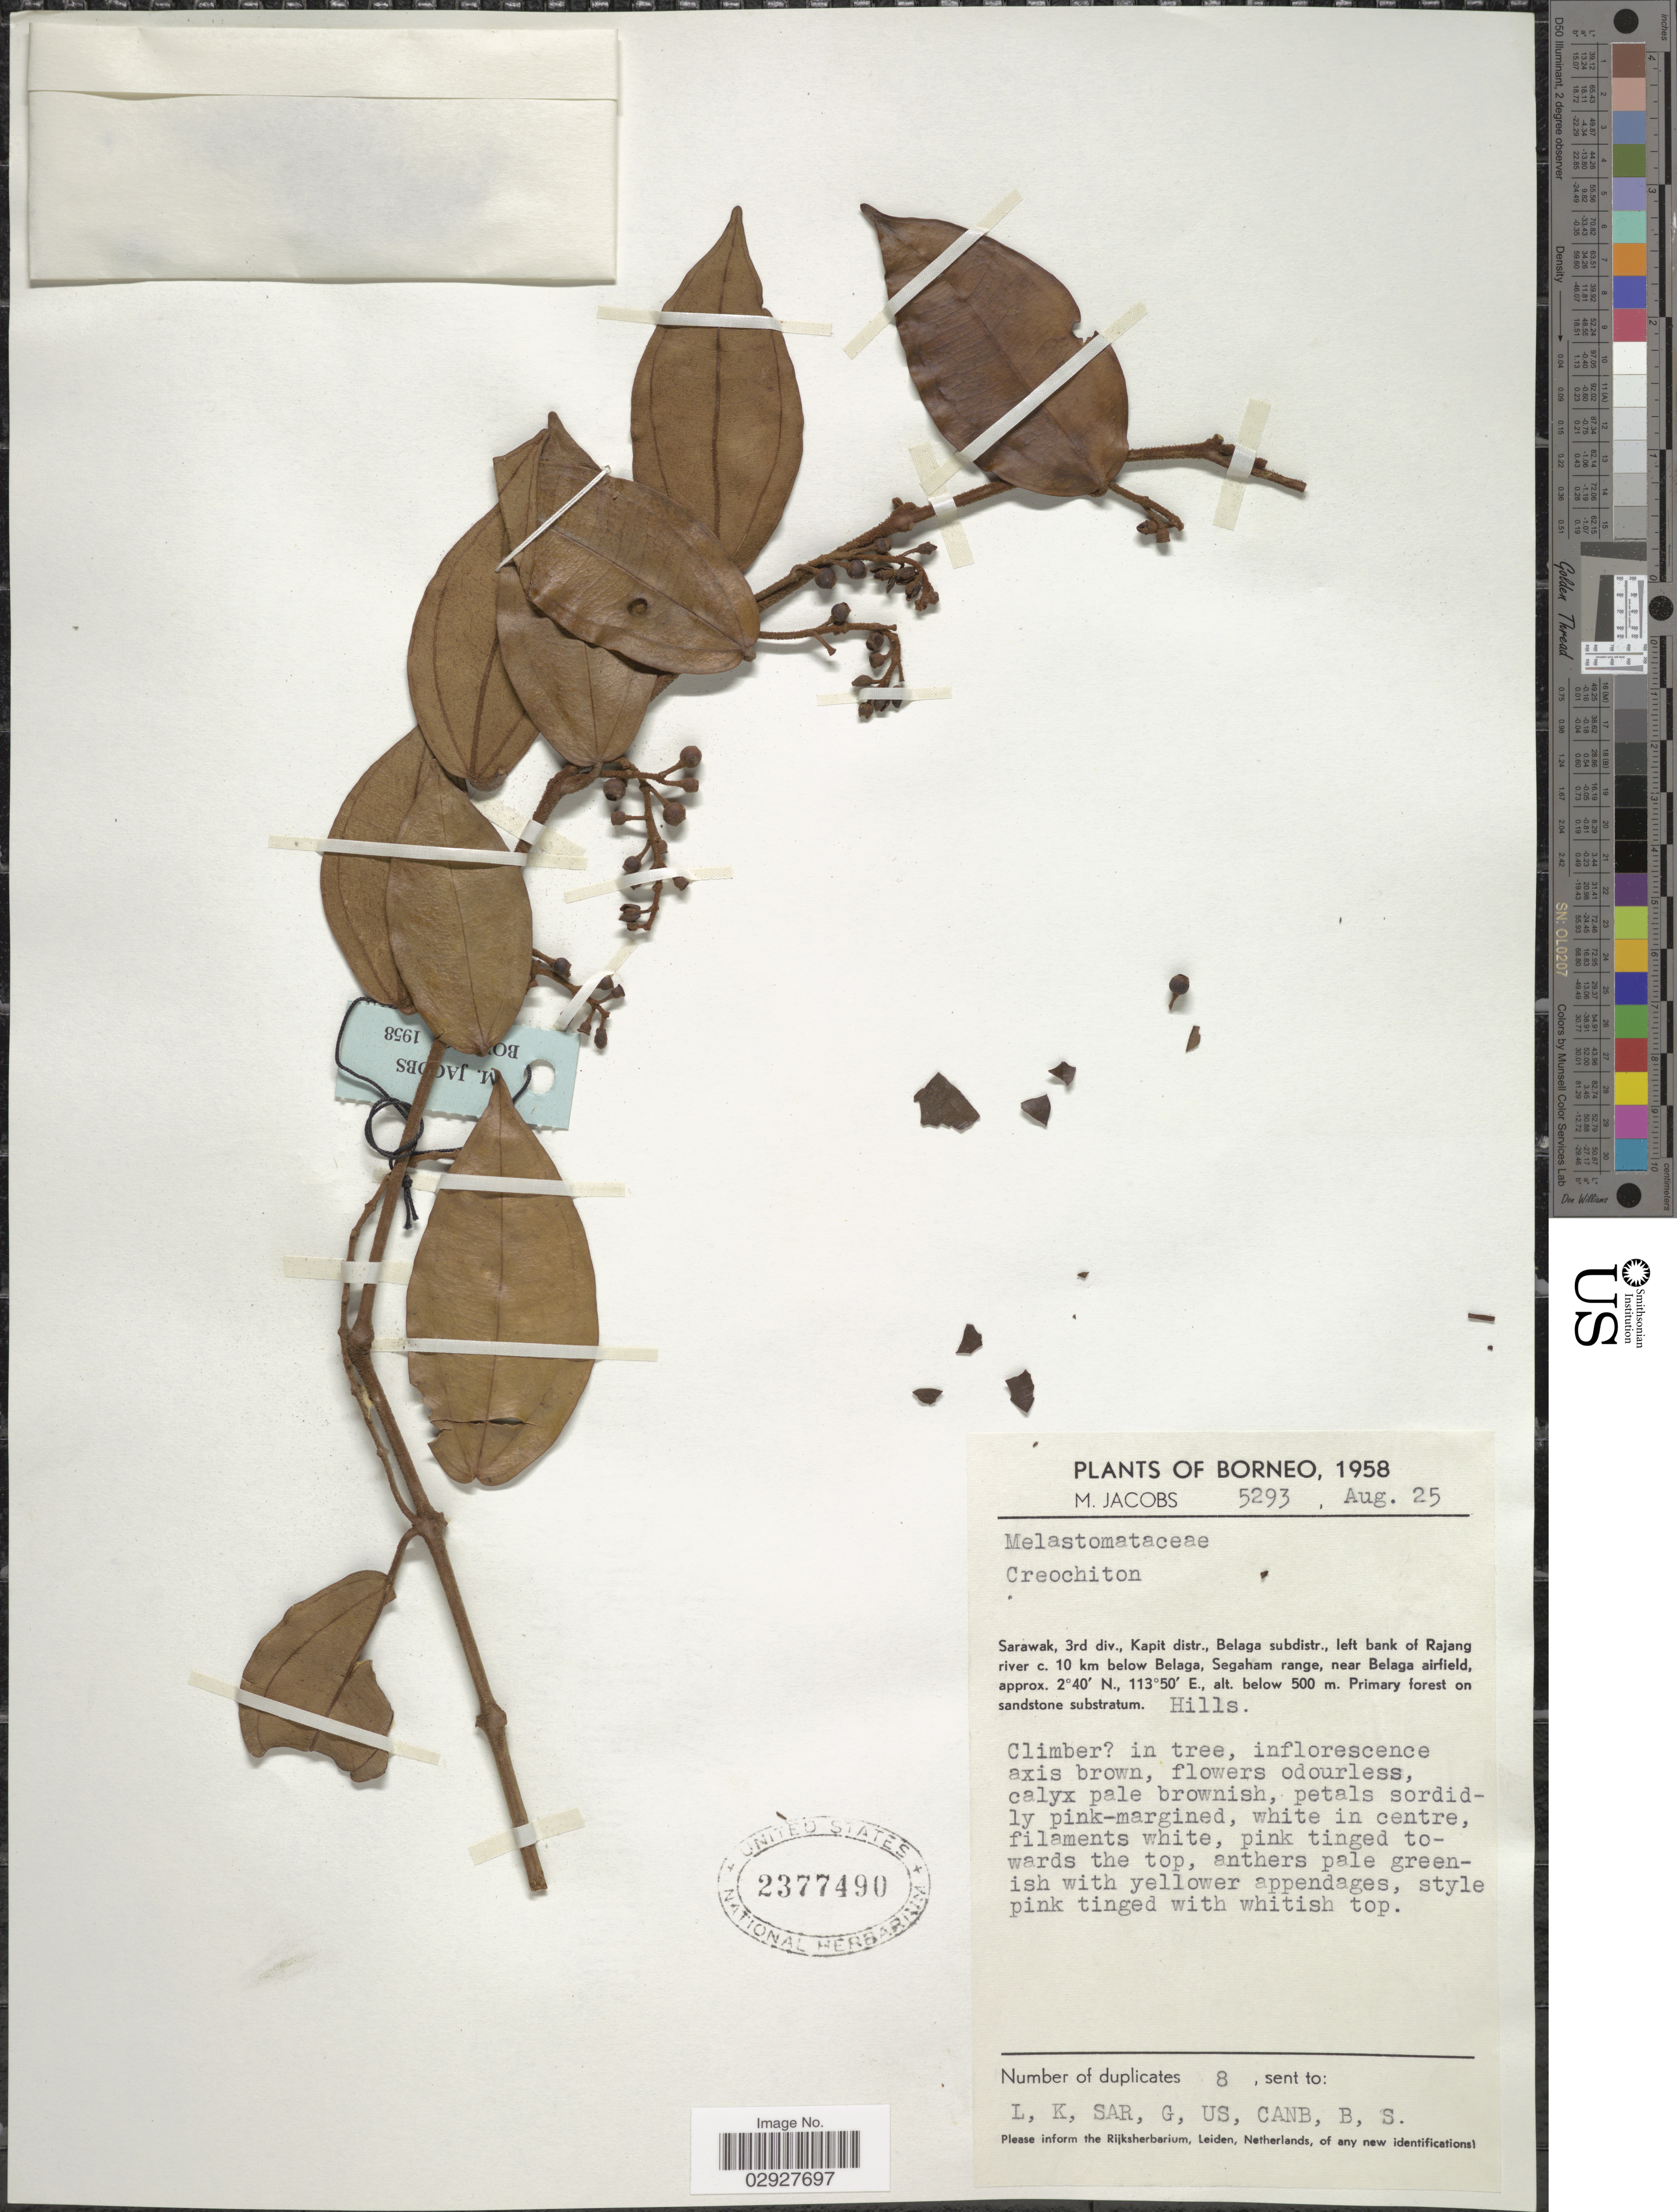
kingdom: Plantae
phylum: Tracheophyta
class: Magnoliopsida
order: Myrtales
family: Melastomataceae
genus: Sonerila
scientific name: Sonerila sp.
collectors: M. Jacobs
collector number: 5293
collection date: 1958-08-25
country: Malaysia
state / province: Sarawak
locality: Borneo. Sarawak, 3rd div., Kapit distr., Belaga subdistr., left bank of Rajang river c. 10 km below Belaga, Segaham range, near Belaga airfield.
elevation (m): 500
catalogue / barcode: US 2377490